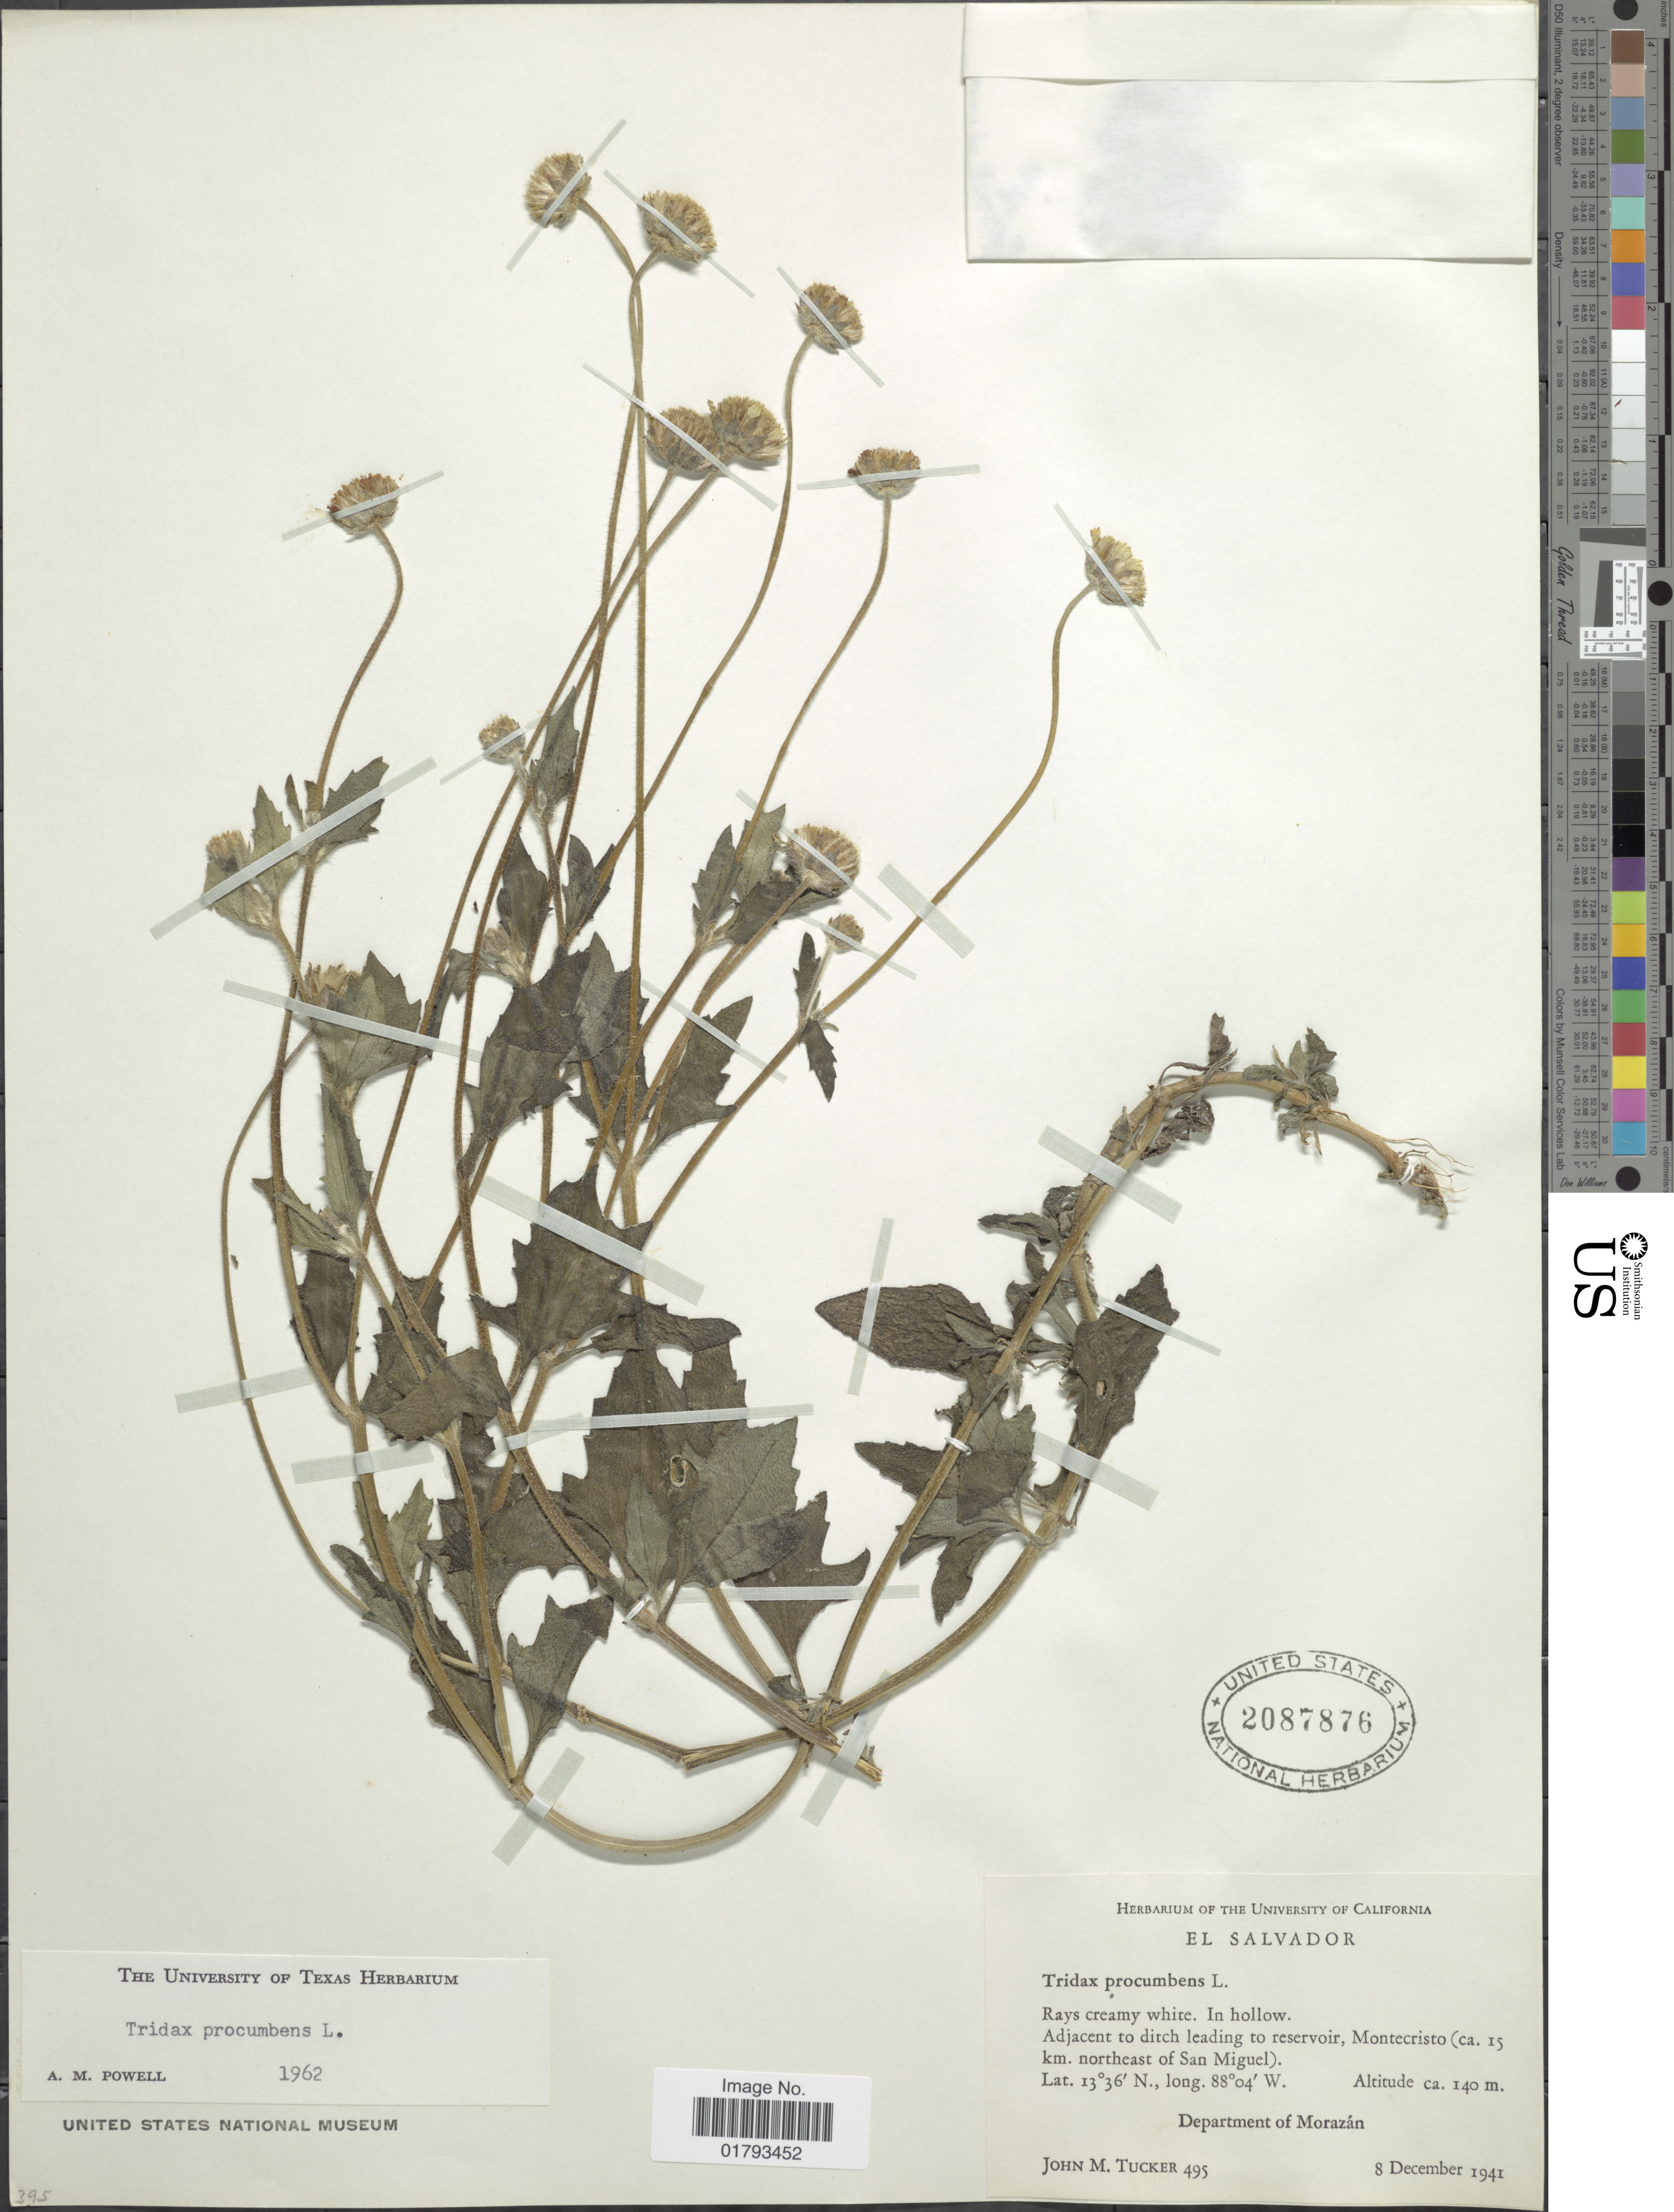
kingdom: Plantae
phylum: Tracheophyta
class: Magnoliopsida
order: Asterales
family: Asteraceae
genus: Tridax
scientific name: Tridax procumbens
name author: L.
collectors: J. M. Tucker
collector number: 495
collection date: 1941-12-08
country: El Salvador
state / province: Morazan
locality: Adjacent to ditch leading to reservoir, Montecristo (ca. 15 km. northeast of San Miguel).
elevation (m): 140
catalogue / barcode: US 2087876